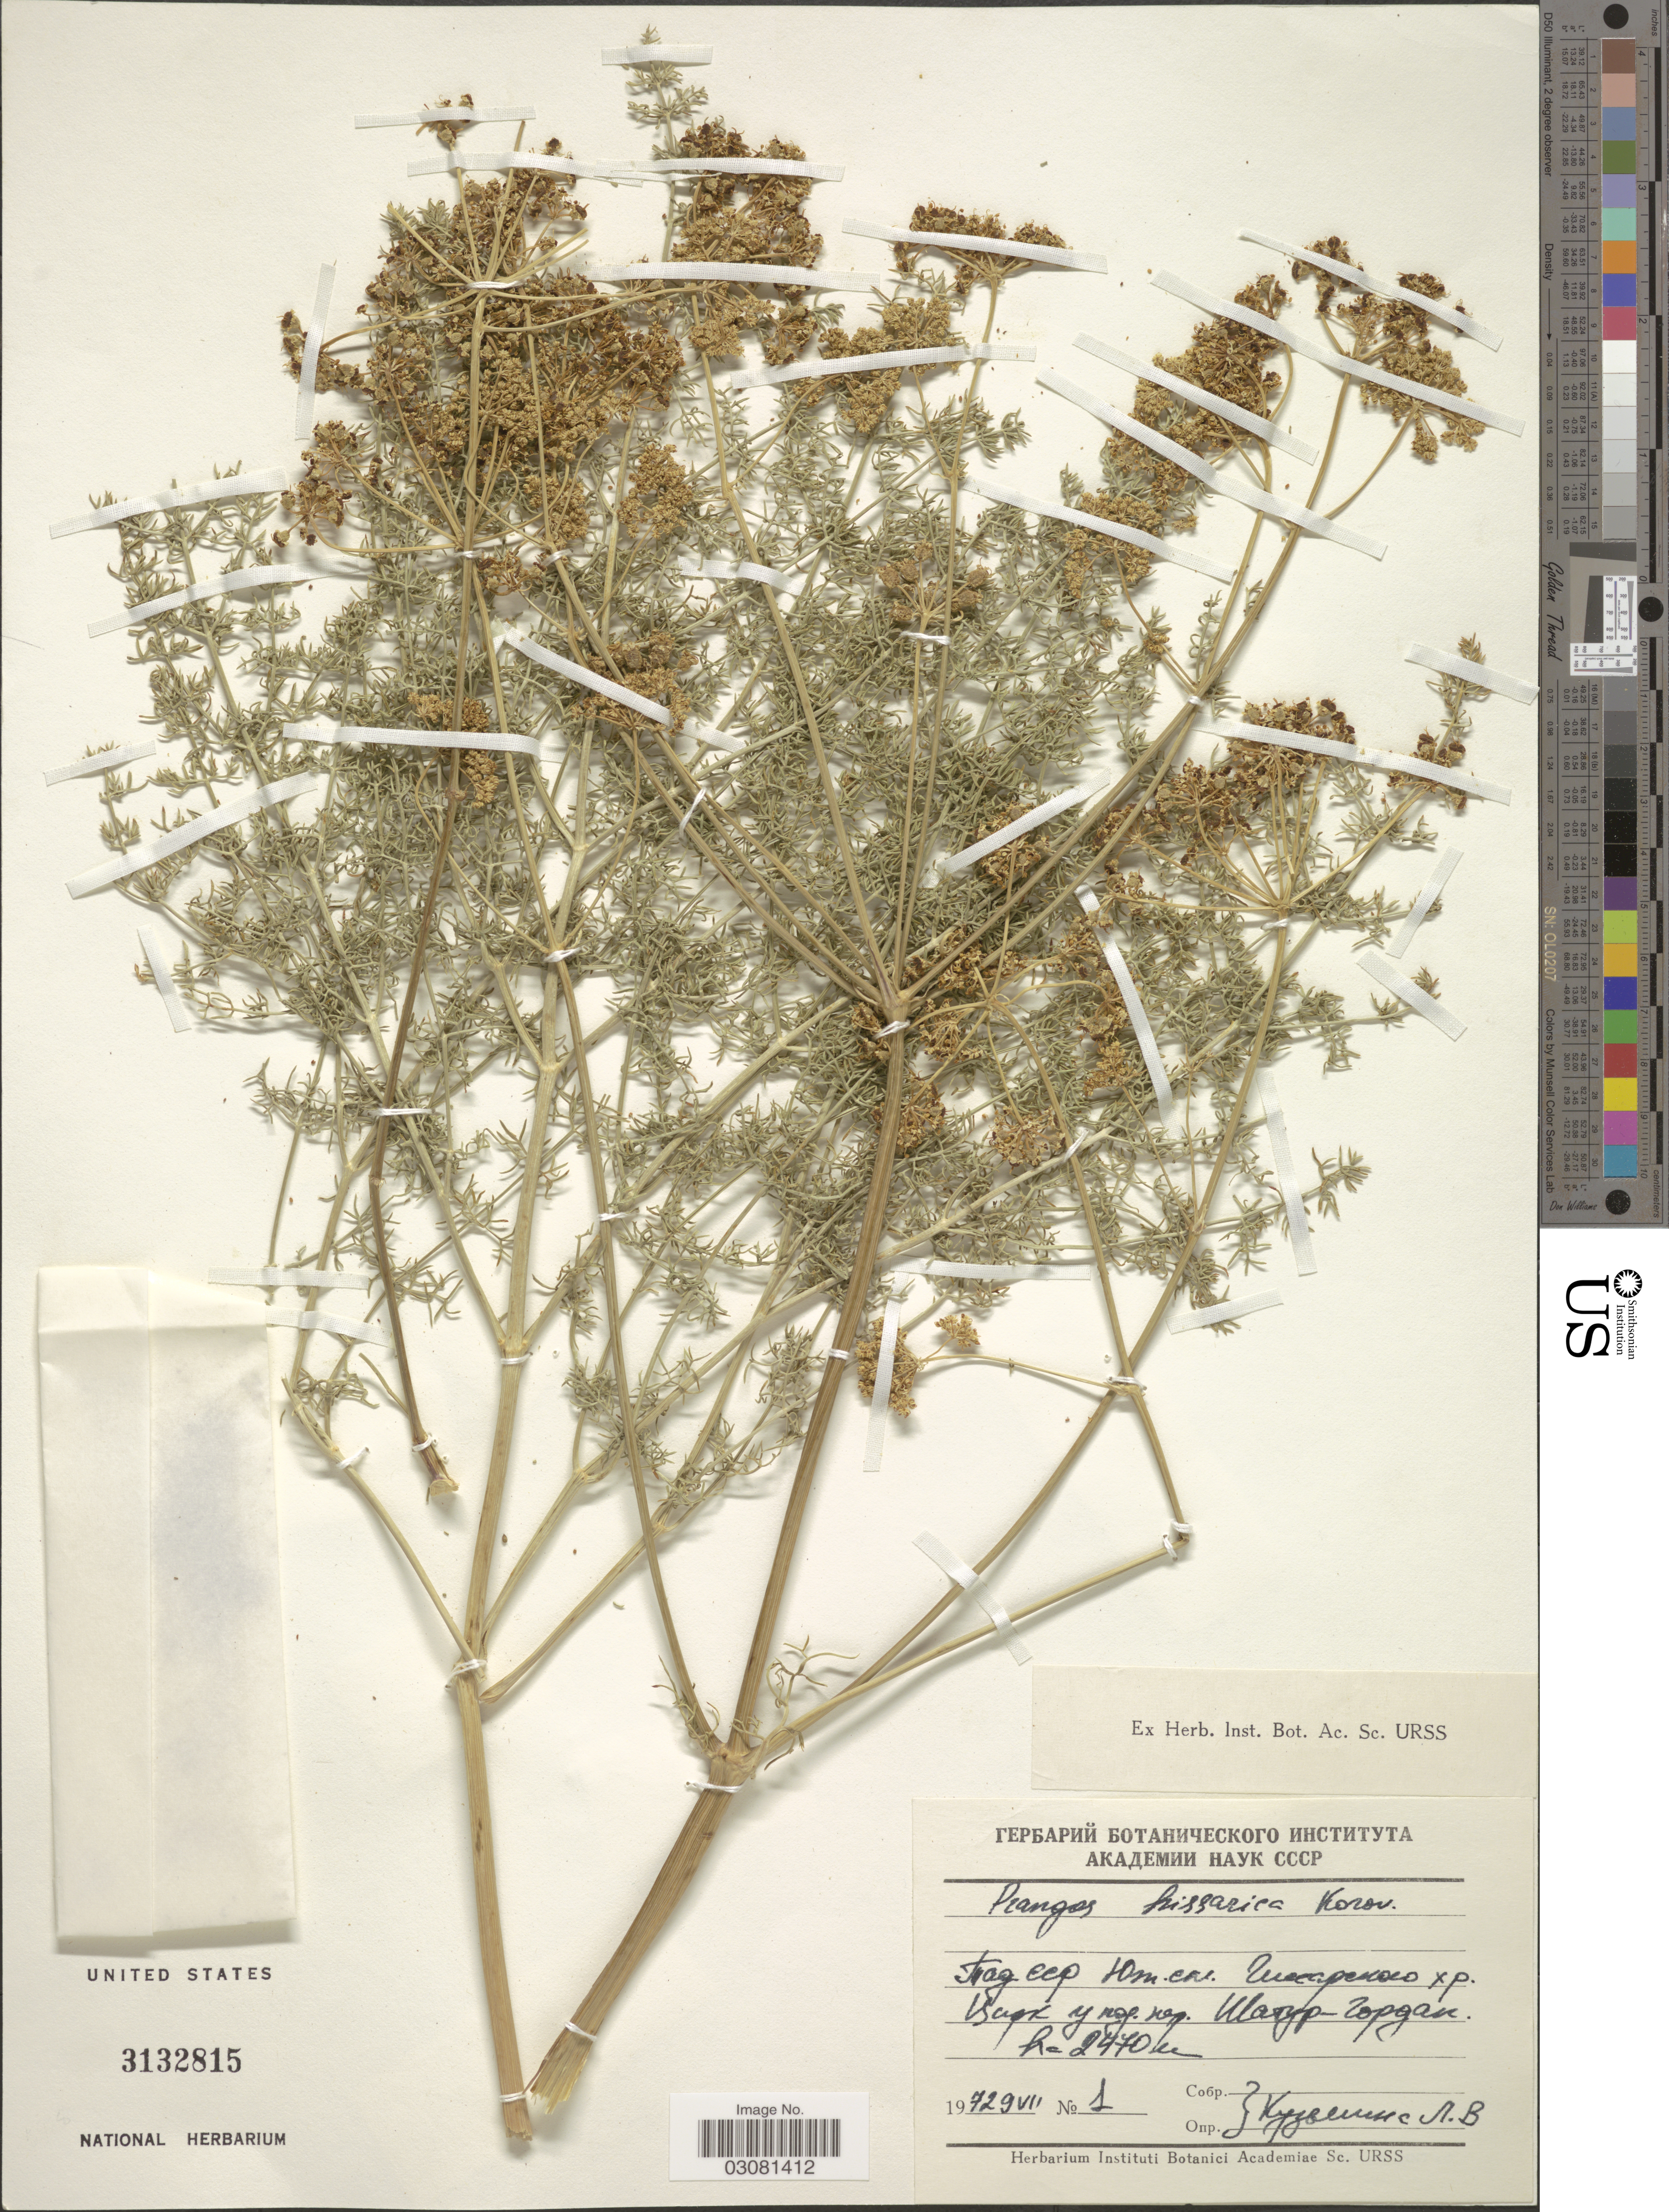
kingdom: Plantae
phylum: Tracheophyta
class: Magnoliopsida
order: Apiales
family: Apiaceae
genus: Prangos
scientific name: Prangos hissarica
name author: Korovin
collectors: L. Kuzmina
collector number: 1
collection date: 1972-07-29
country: Tajikistan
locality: South slopes of Gissar Range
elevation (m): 2470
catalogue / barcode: US 3132815